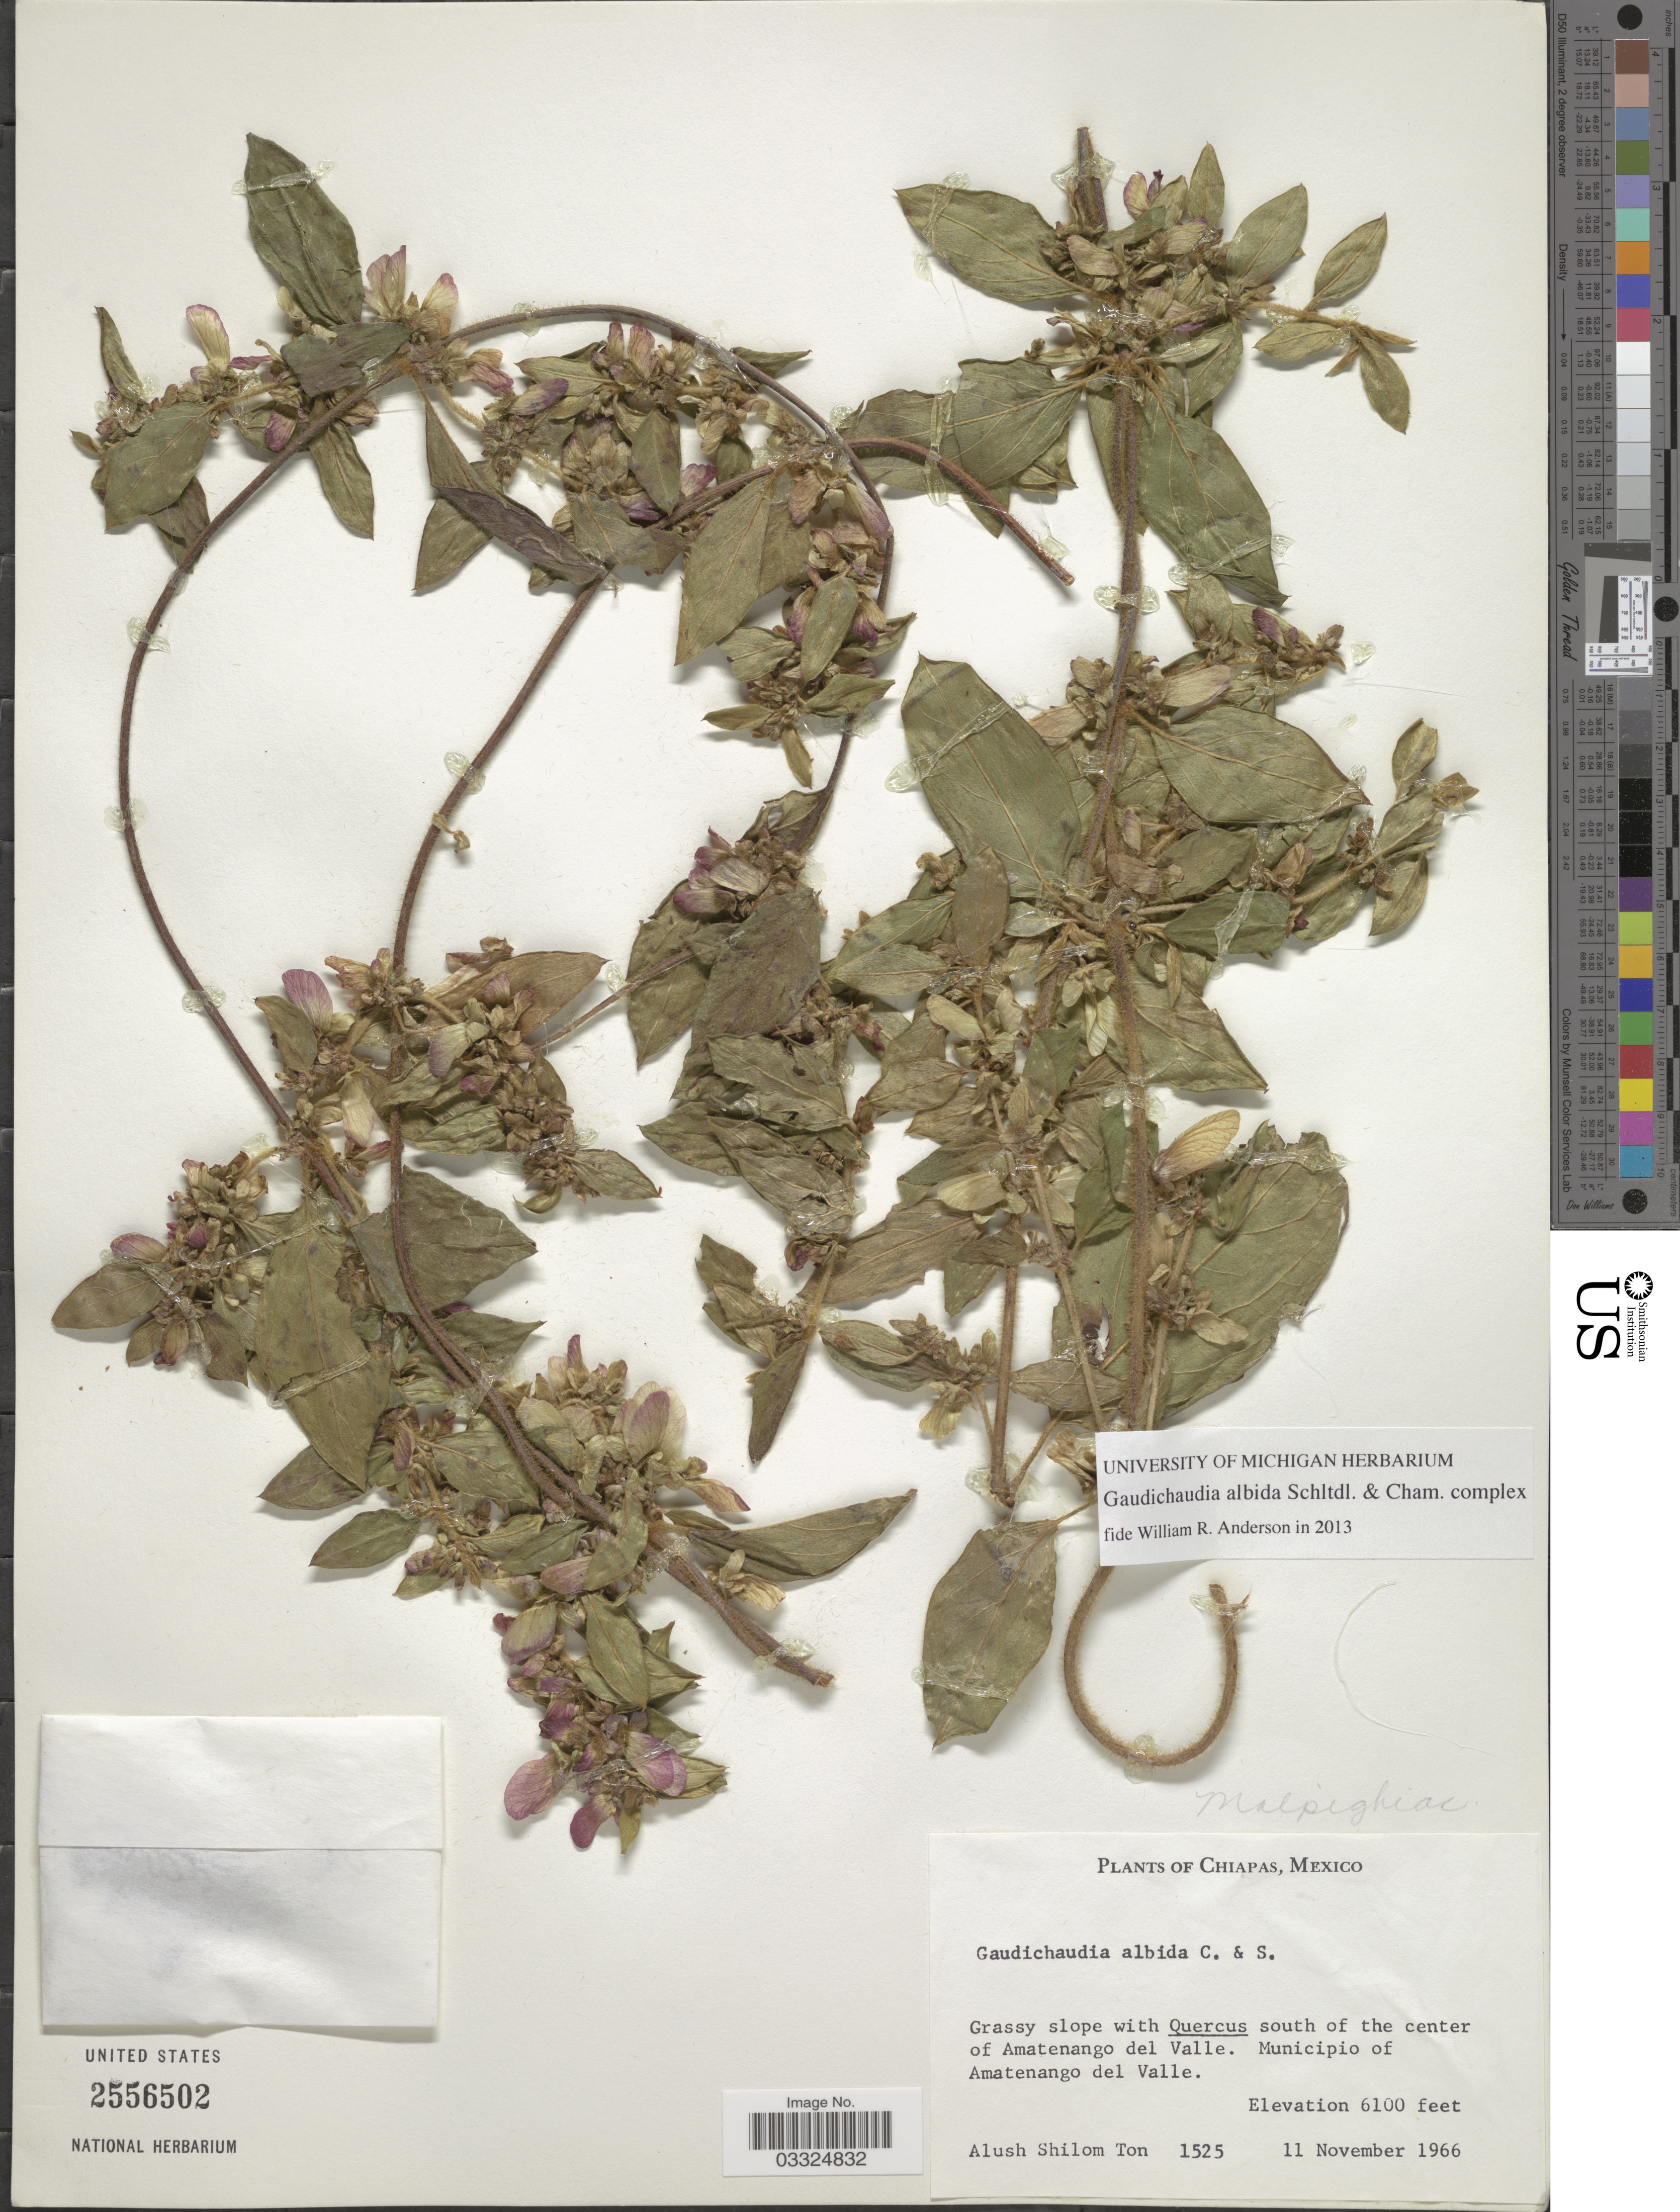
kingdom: Plantae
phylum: Tracheophyta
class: Magnoliopsida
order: Malpighiales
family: Malpighiaceae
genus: Gaudichaudia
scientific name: Gaudichaudia albida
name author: Schltdl. & Cham.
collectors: A. M. Ton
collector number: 1525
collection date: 1966-11-11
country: Mexico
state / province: Chiapas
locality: South of the center of Amatenango del Valle. Municipio of Amatenango del Valle.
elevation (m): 1859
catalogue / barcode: US 2556502